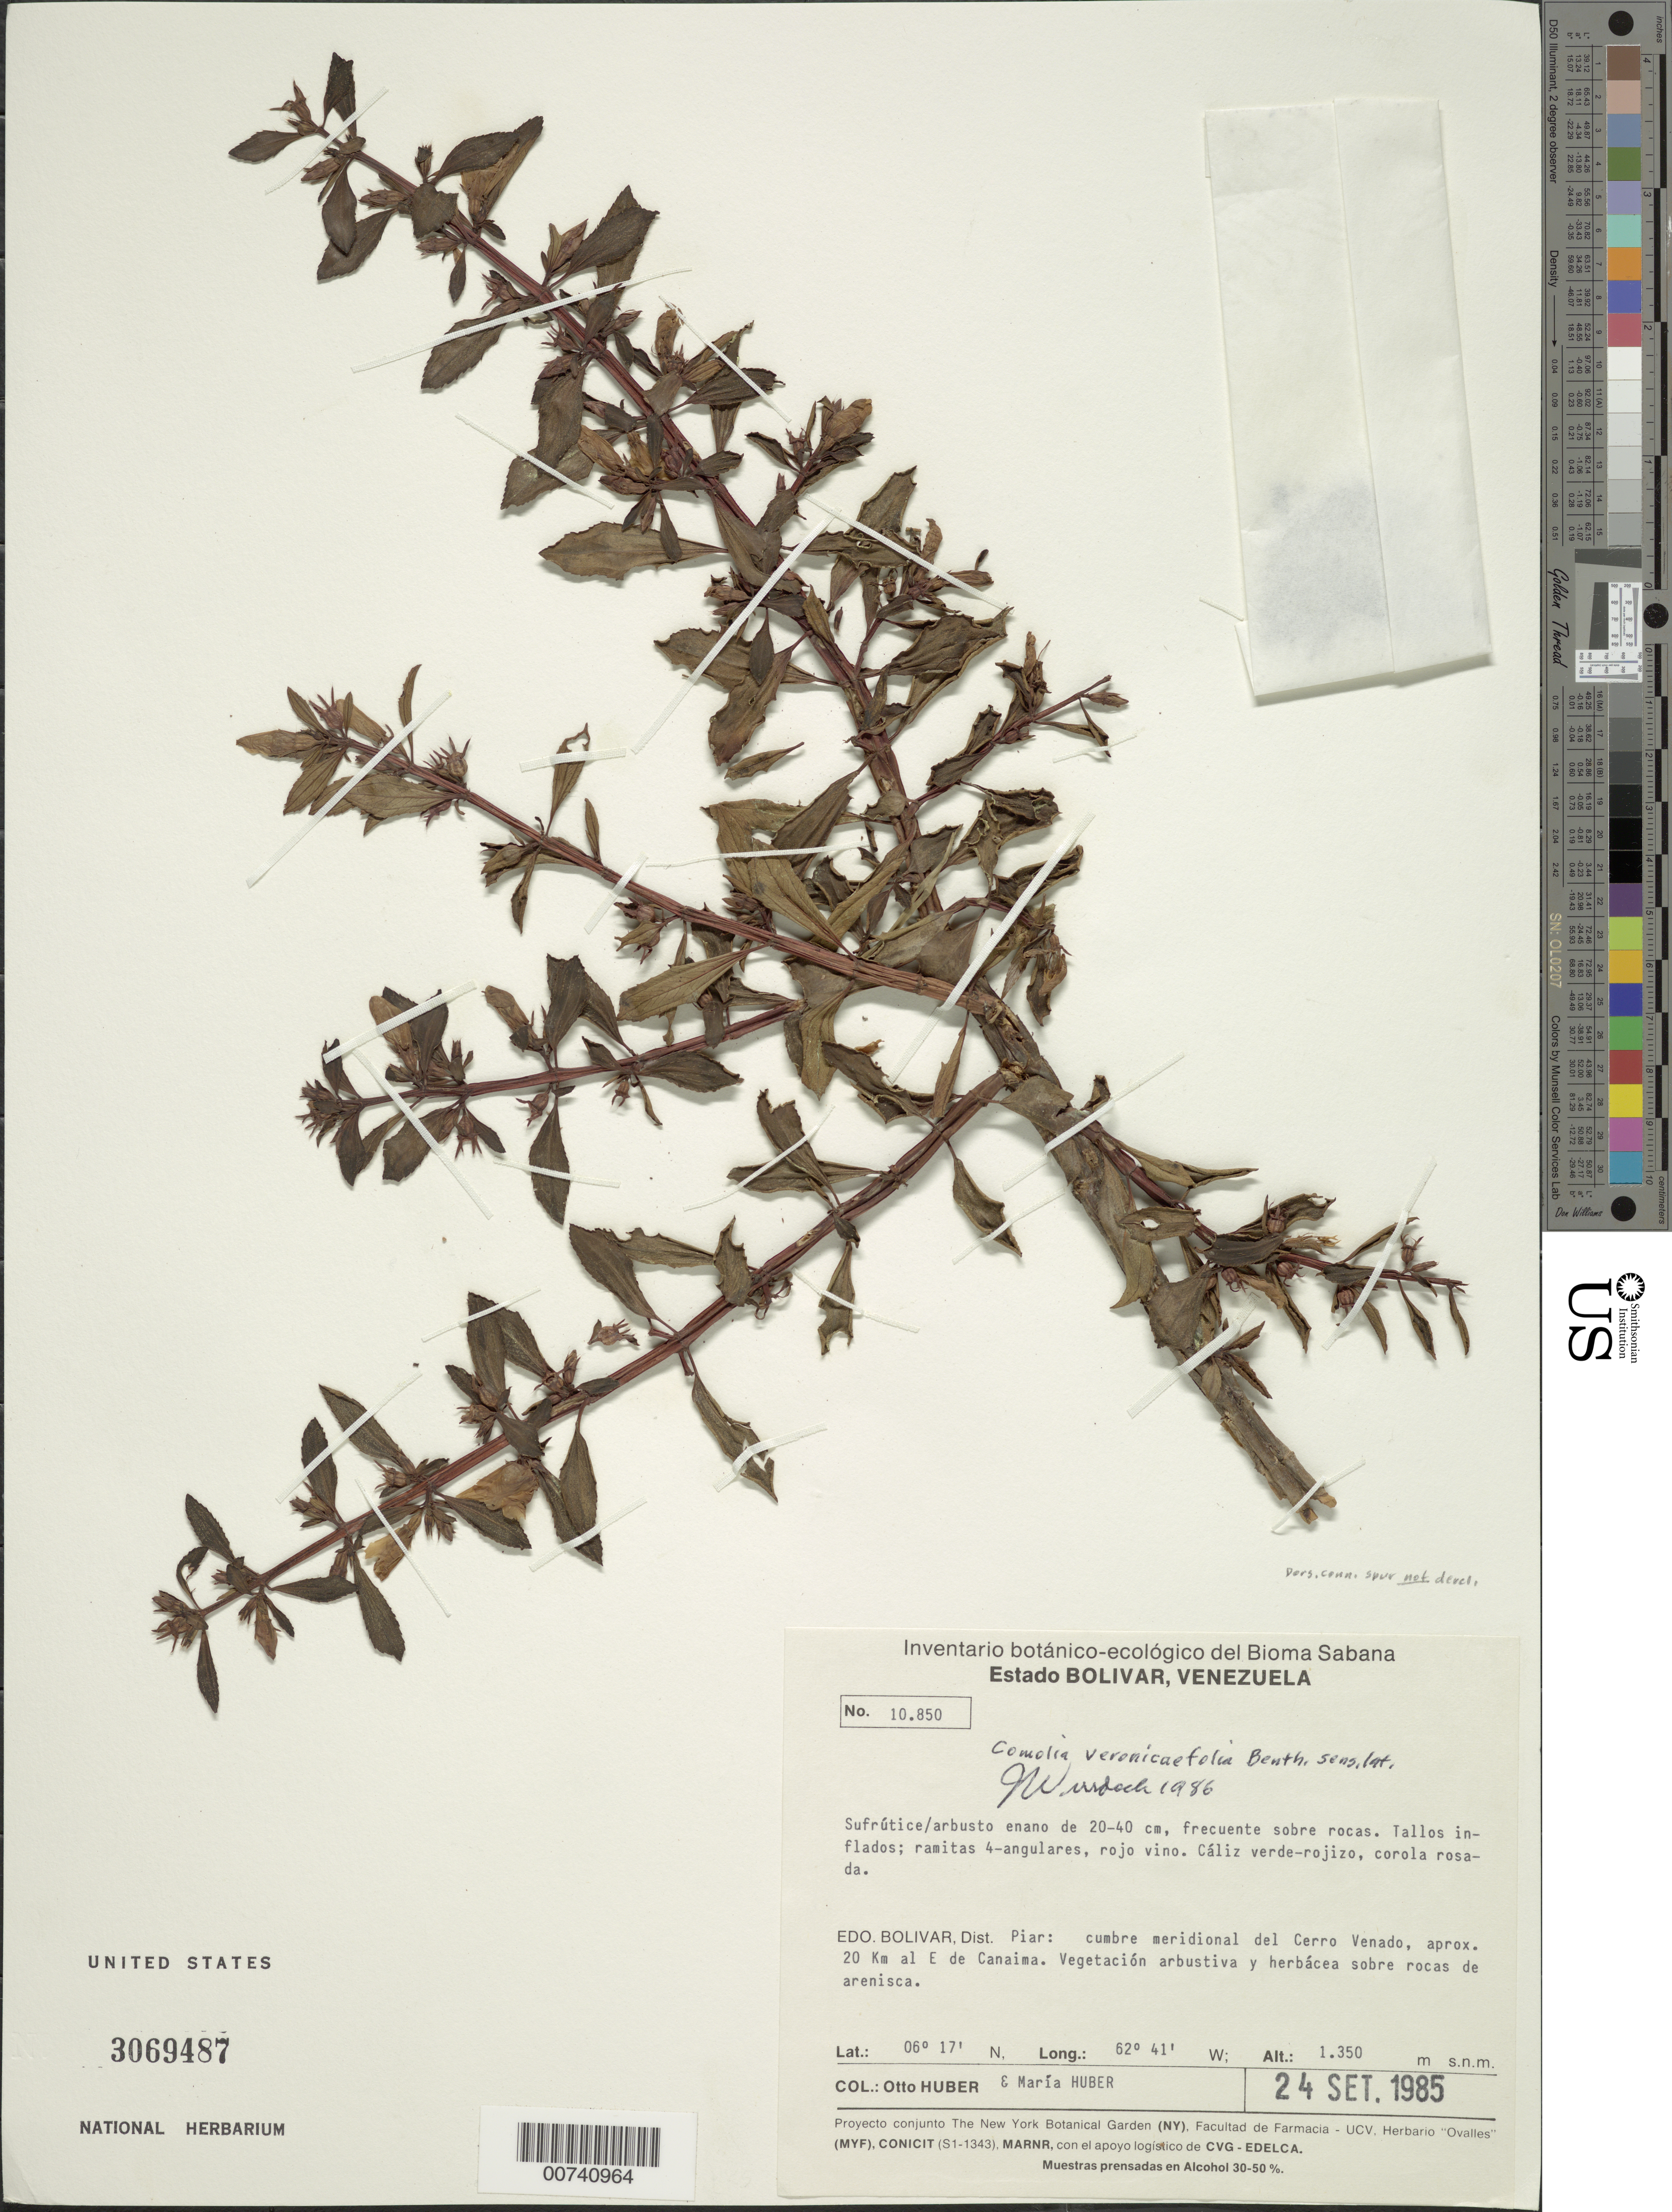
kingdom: Plantae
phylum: Tracheophyta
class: Magnoliopsida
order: Myrtales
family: Melastomataceae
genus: Comolia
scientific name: Comolia sp. nov. 2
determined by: Nunes da Silva, Diego, (RB), Jardim Botanico do Rio de Janeiro - Herbario (BRAZIL)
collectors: O. Huber & M. Huber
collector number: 10850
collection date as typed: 24-Sep-85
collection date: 1985-09-24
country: Venezuela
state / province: Bolívar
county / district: Piar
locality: Cerro Venado, 20 km E of Canaima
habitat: Vegetation arbustiva y herbacea sobre rocas de arenisca; sobre rocas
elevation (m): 1350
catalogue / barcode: US 3069487